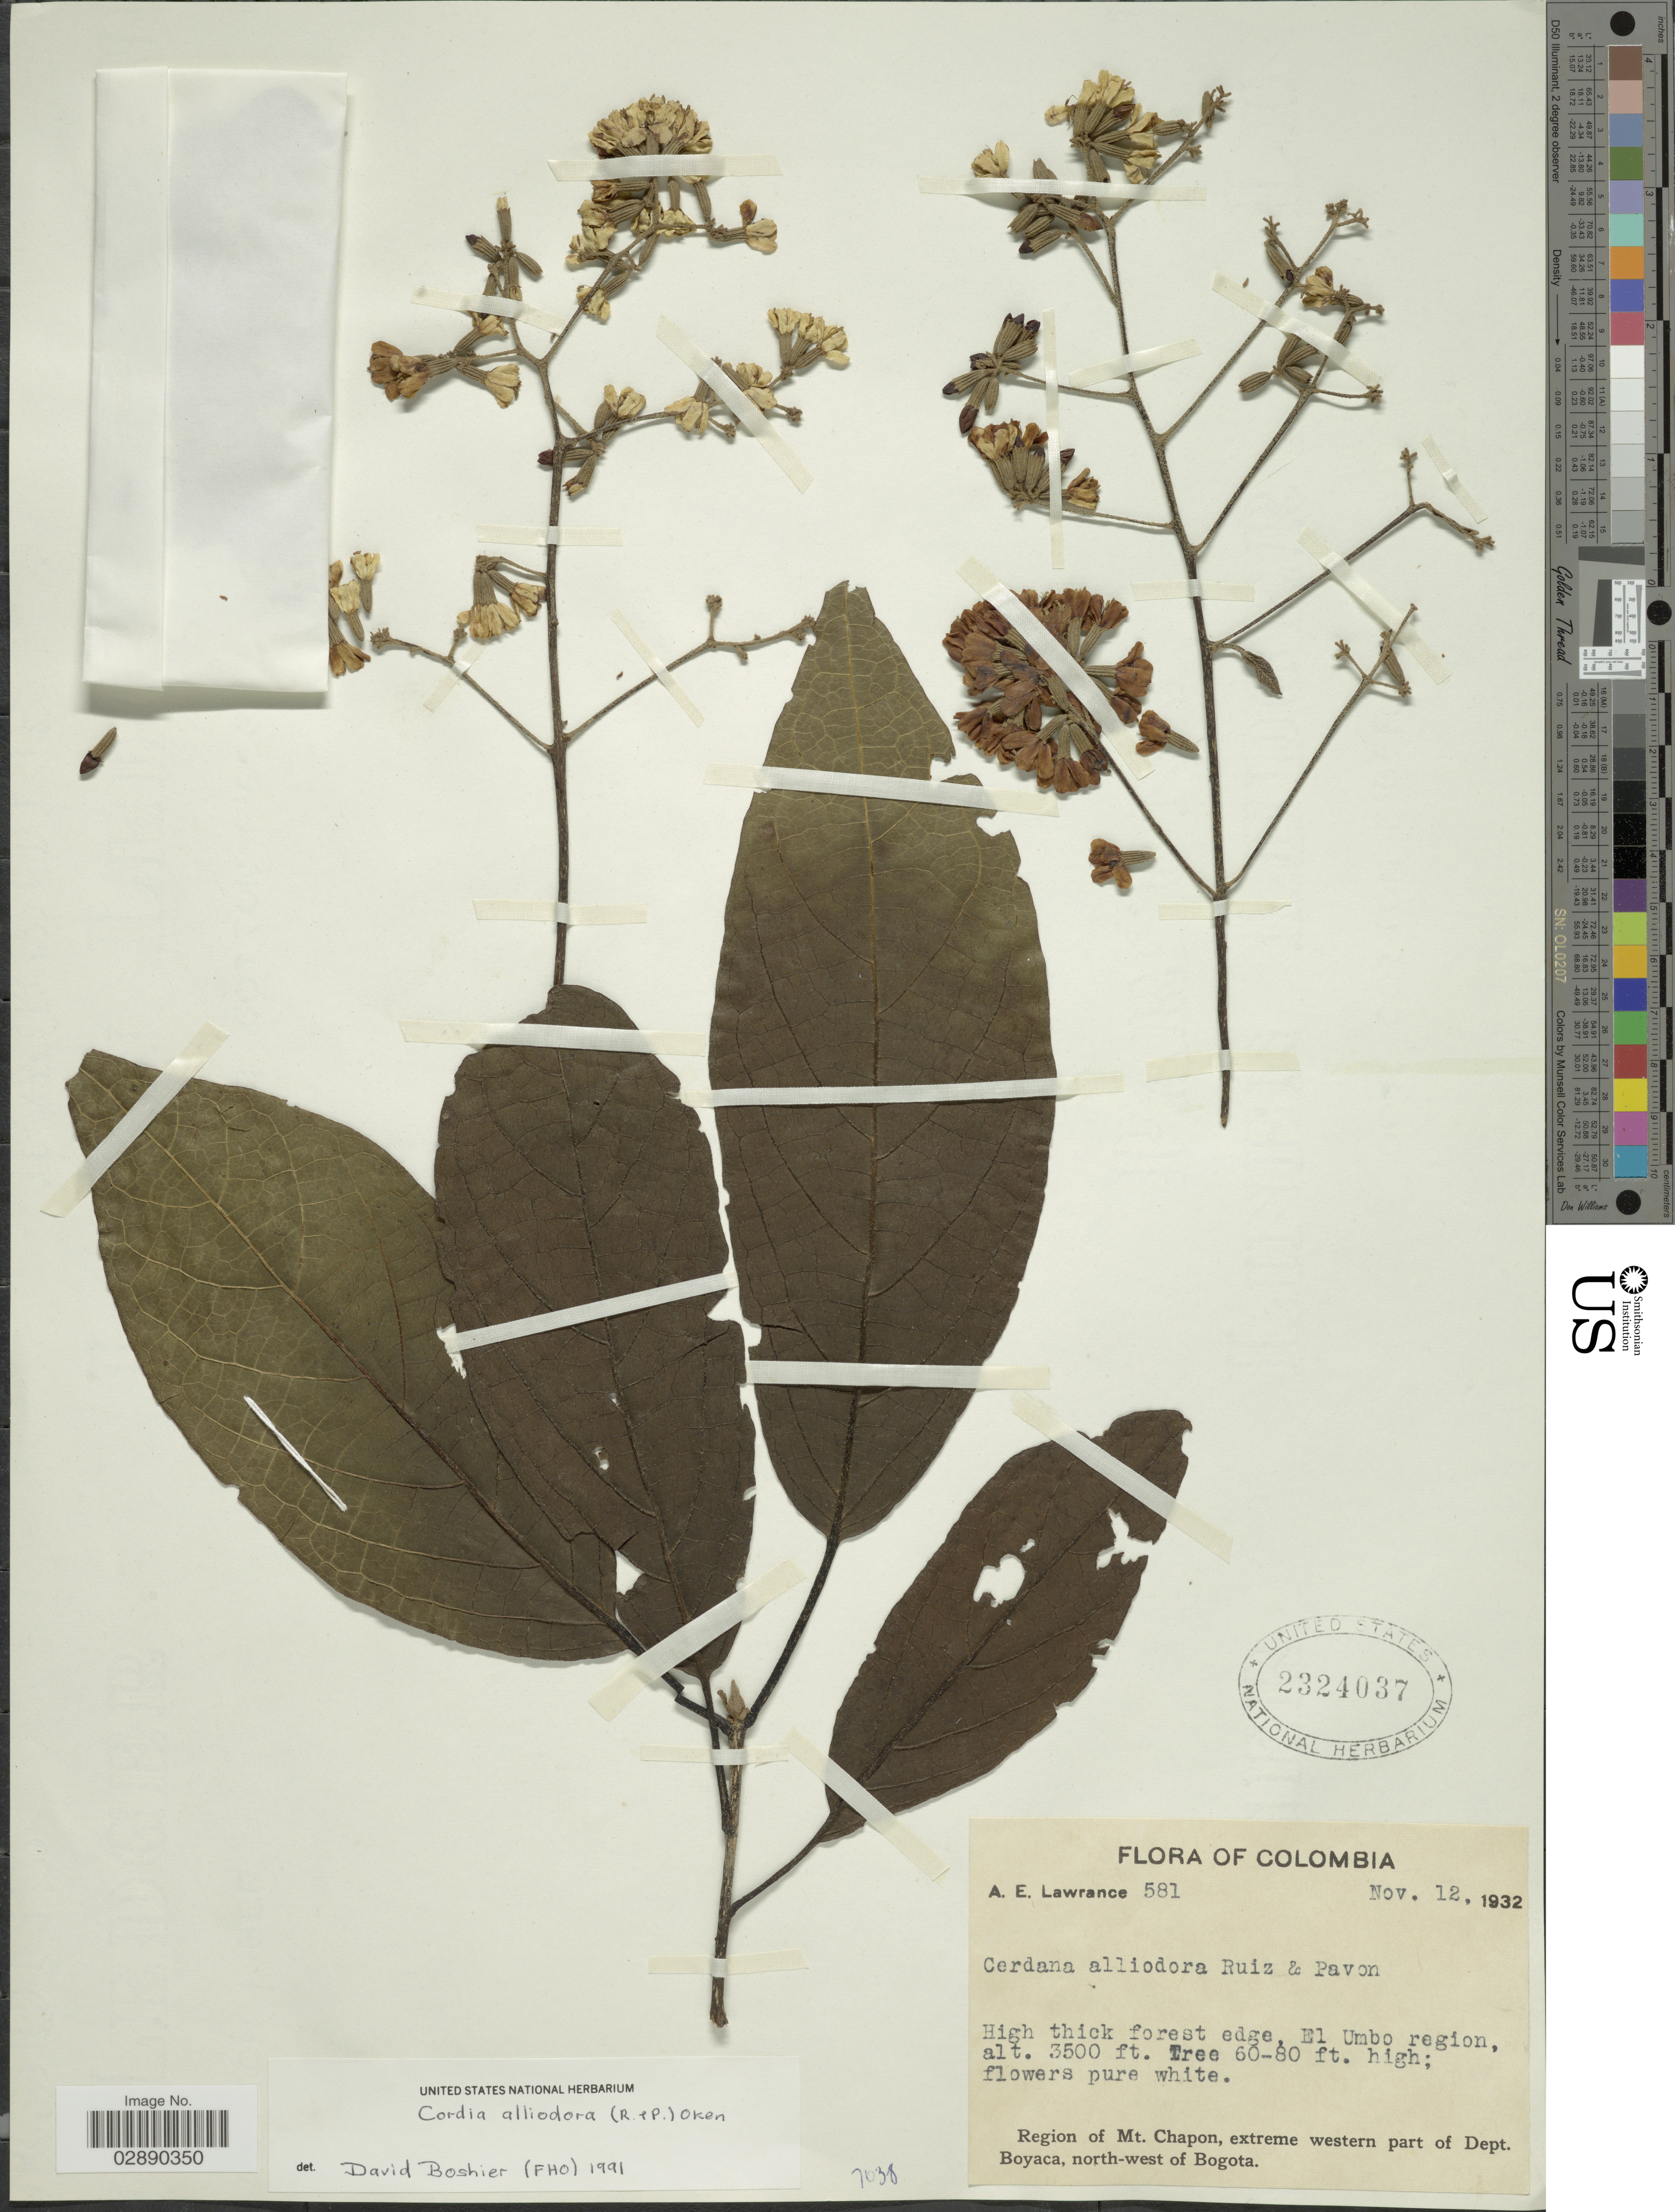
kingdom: Plantae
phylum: Tracheophyta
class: Magnoliopsida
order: Boraginales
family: Cordiaceae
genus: Cordia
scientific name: Cordia alliodora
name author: (Ruiz & Pav.) Oken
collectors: A. Lawrance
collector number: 581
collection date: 1932-11-12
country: Colombia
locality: El Umbo region. Region of Mt. Chapon, extreme western part of Dept. Boyaca, north-west of Bogota.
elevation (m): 1067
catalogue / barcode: US 2324037